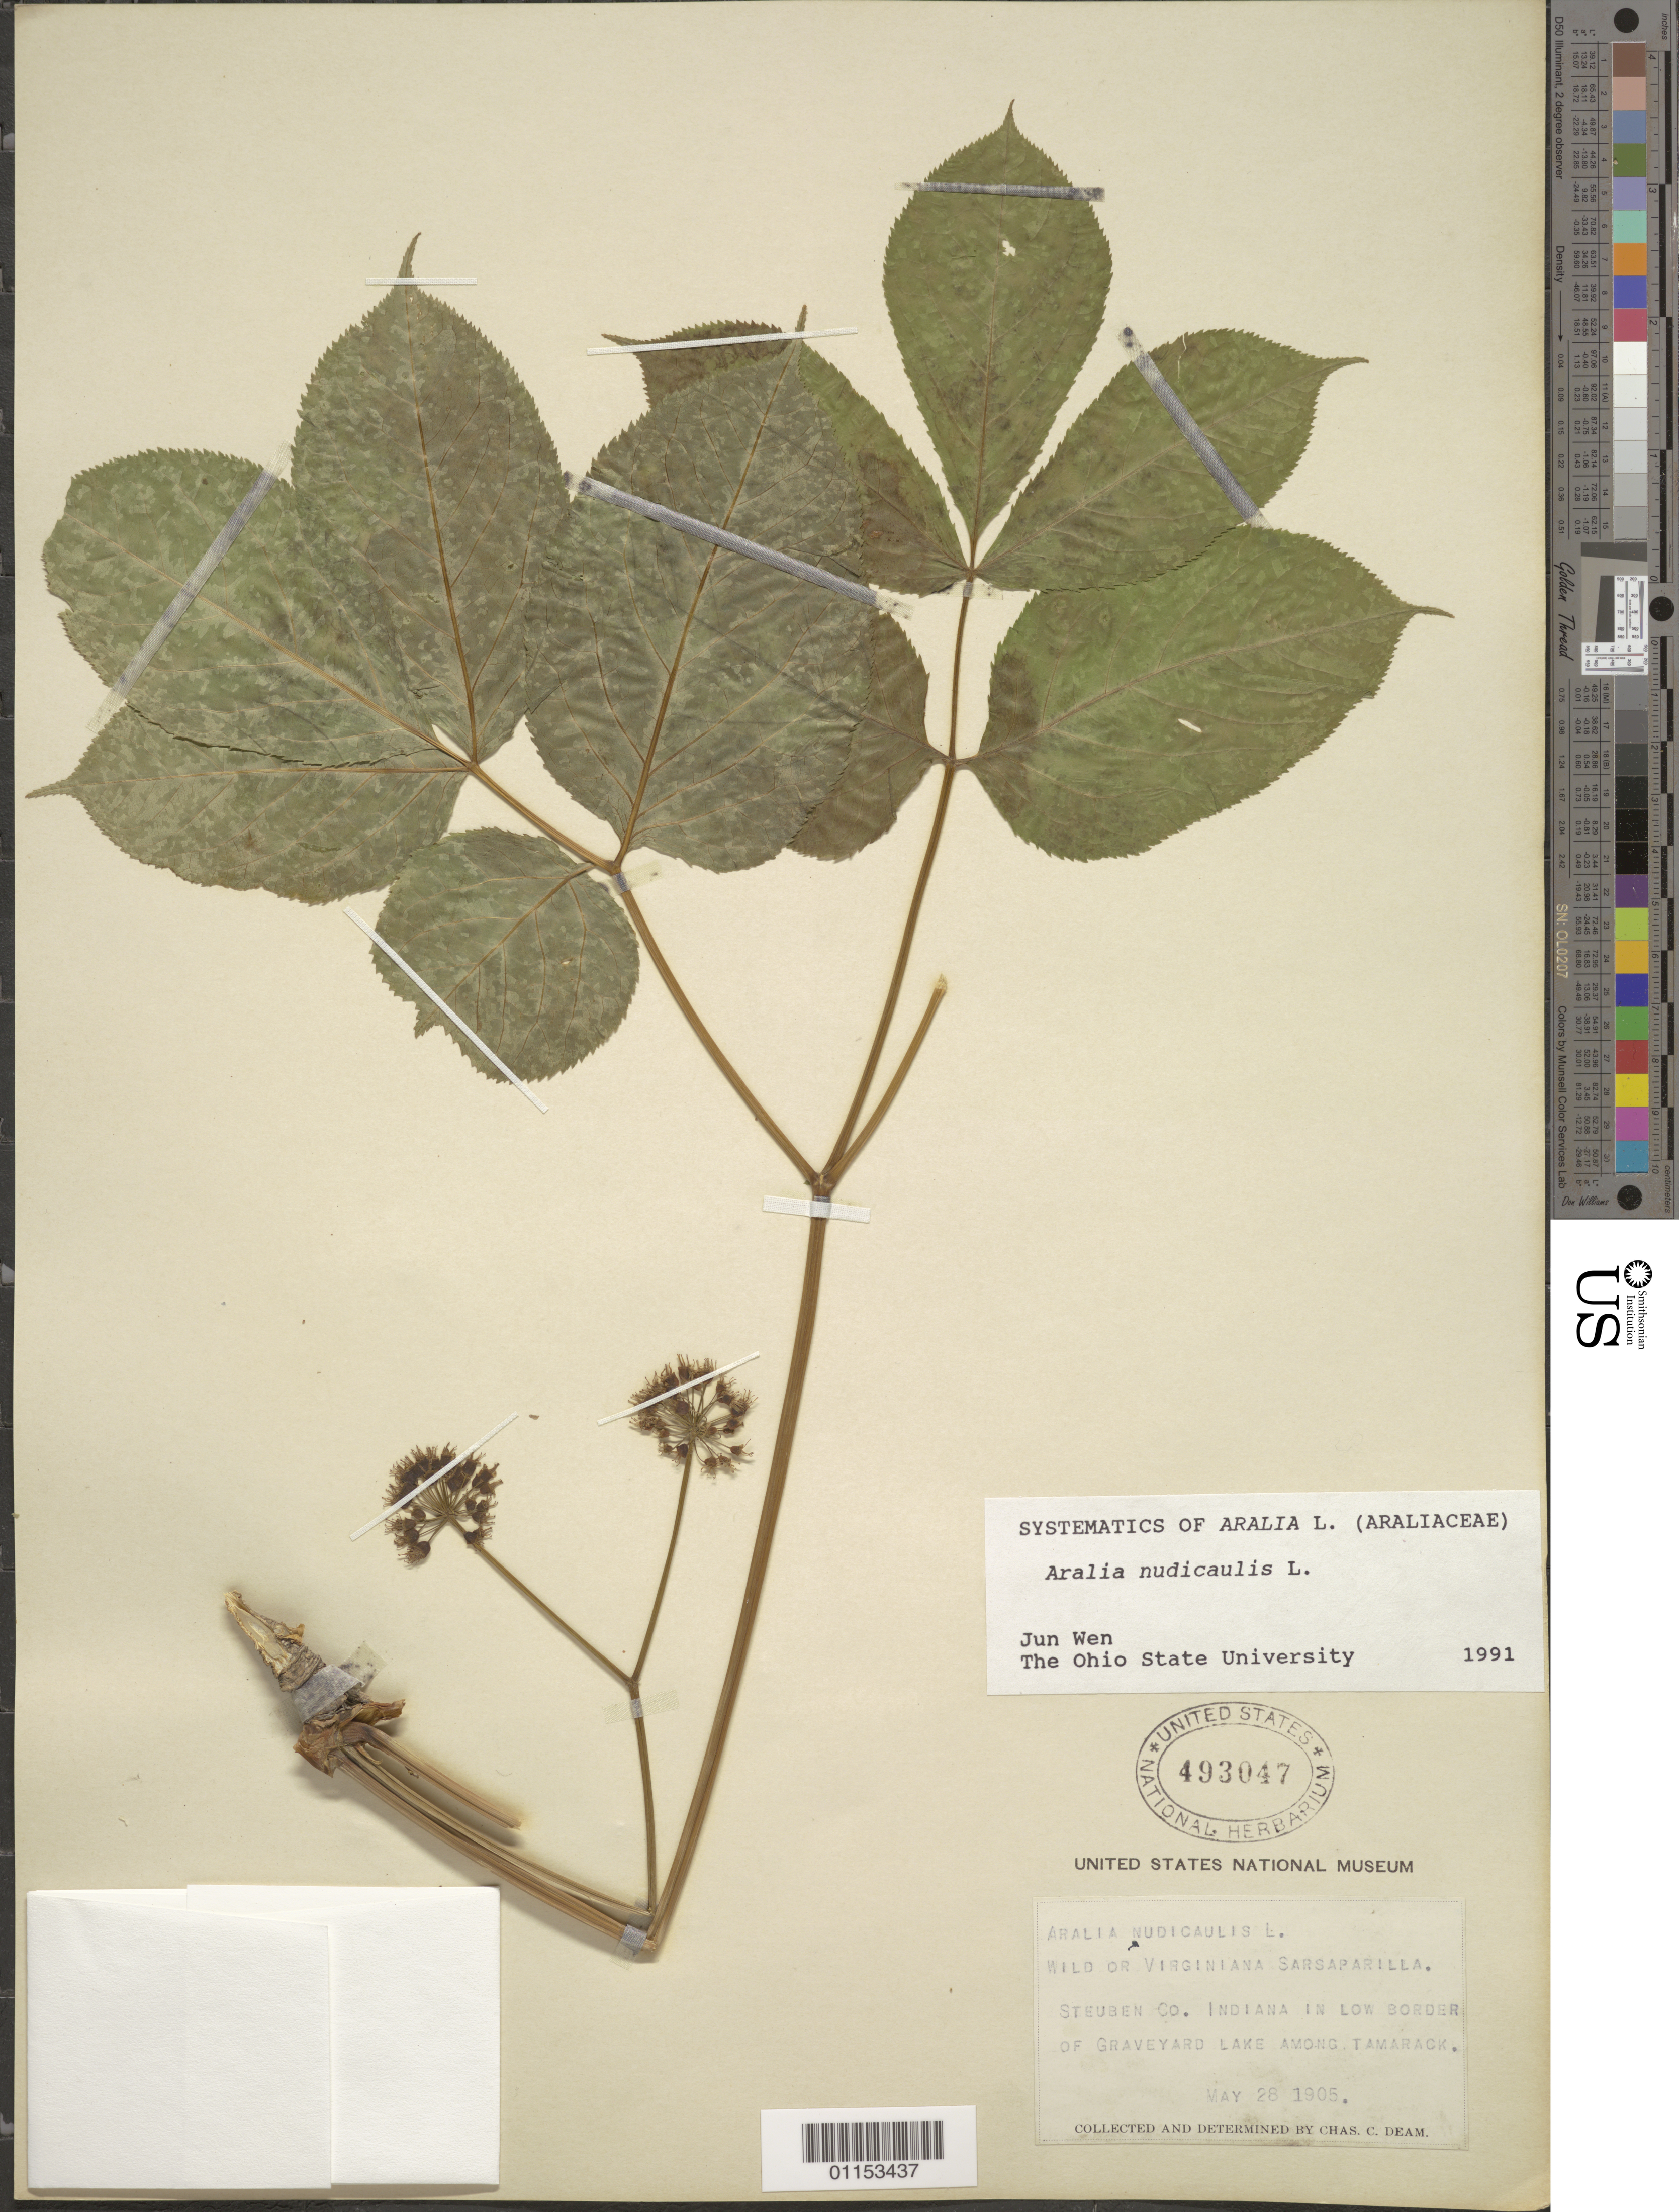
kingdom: Plantae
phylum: Tracheophyta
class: Magnoliopsida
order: Apiales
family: Araliaceae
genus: Aralia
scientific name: Aralia nudicaulis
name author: L.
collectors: C. C. Deam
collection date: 1905-05-28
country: United States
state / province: Indiana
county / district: Steuben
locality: In low border of Graveyard Lake among Tamarack.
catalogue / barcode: US 493047